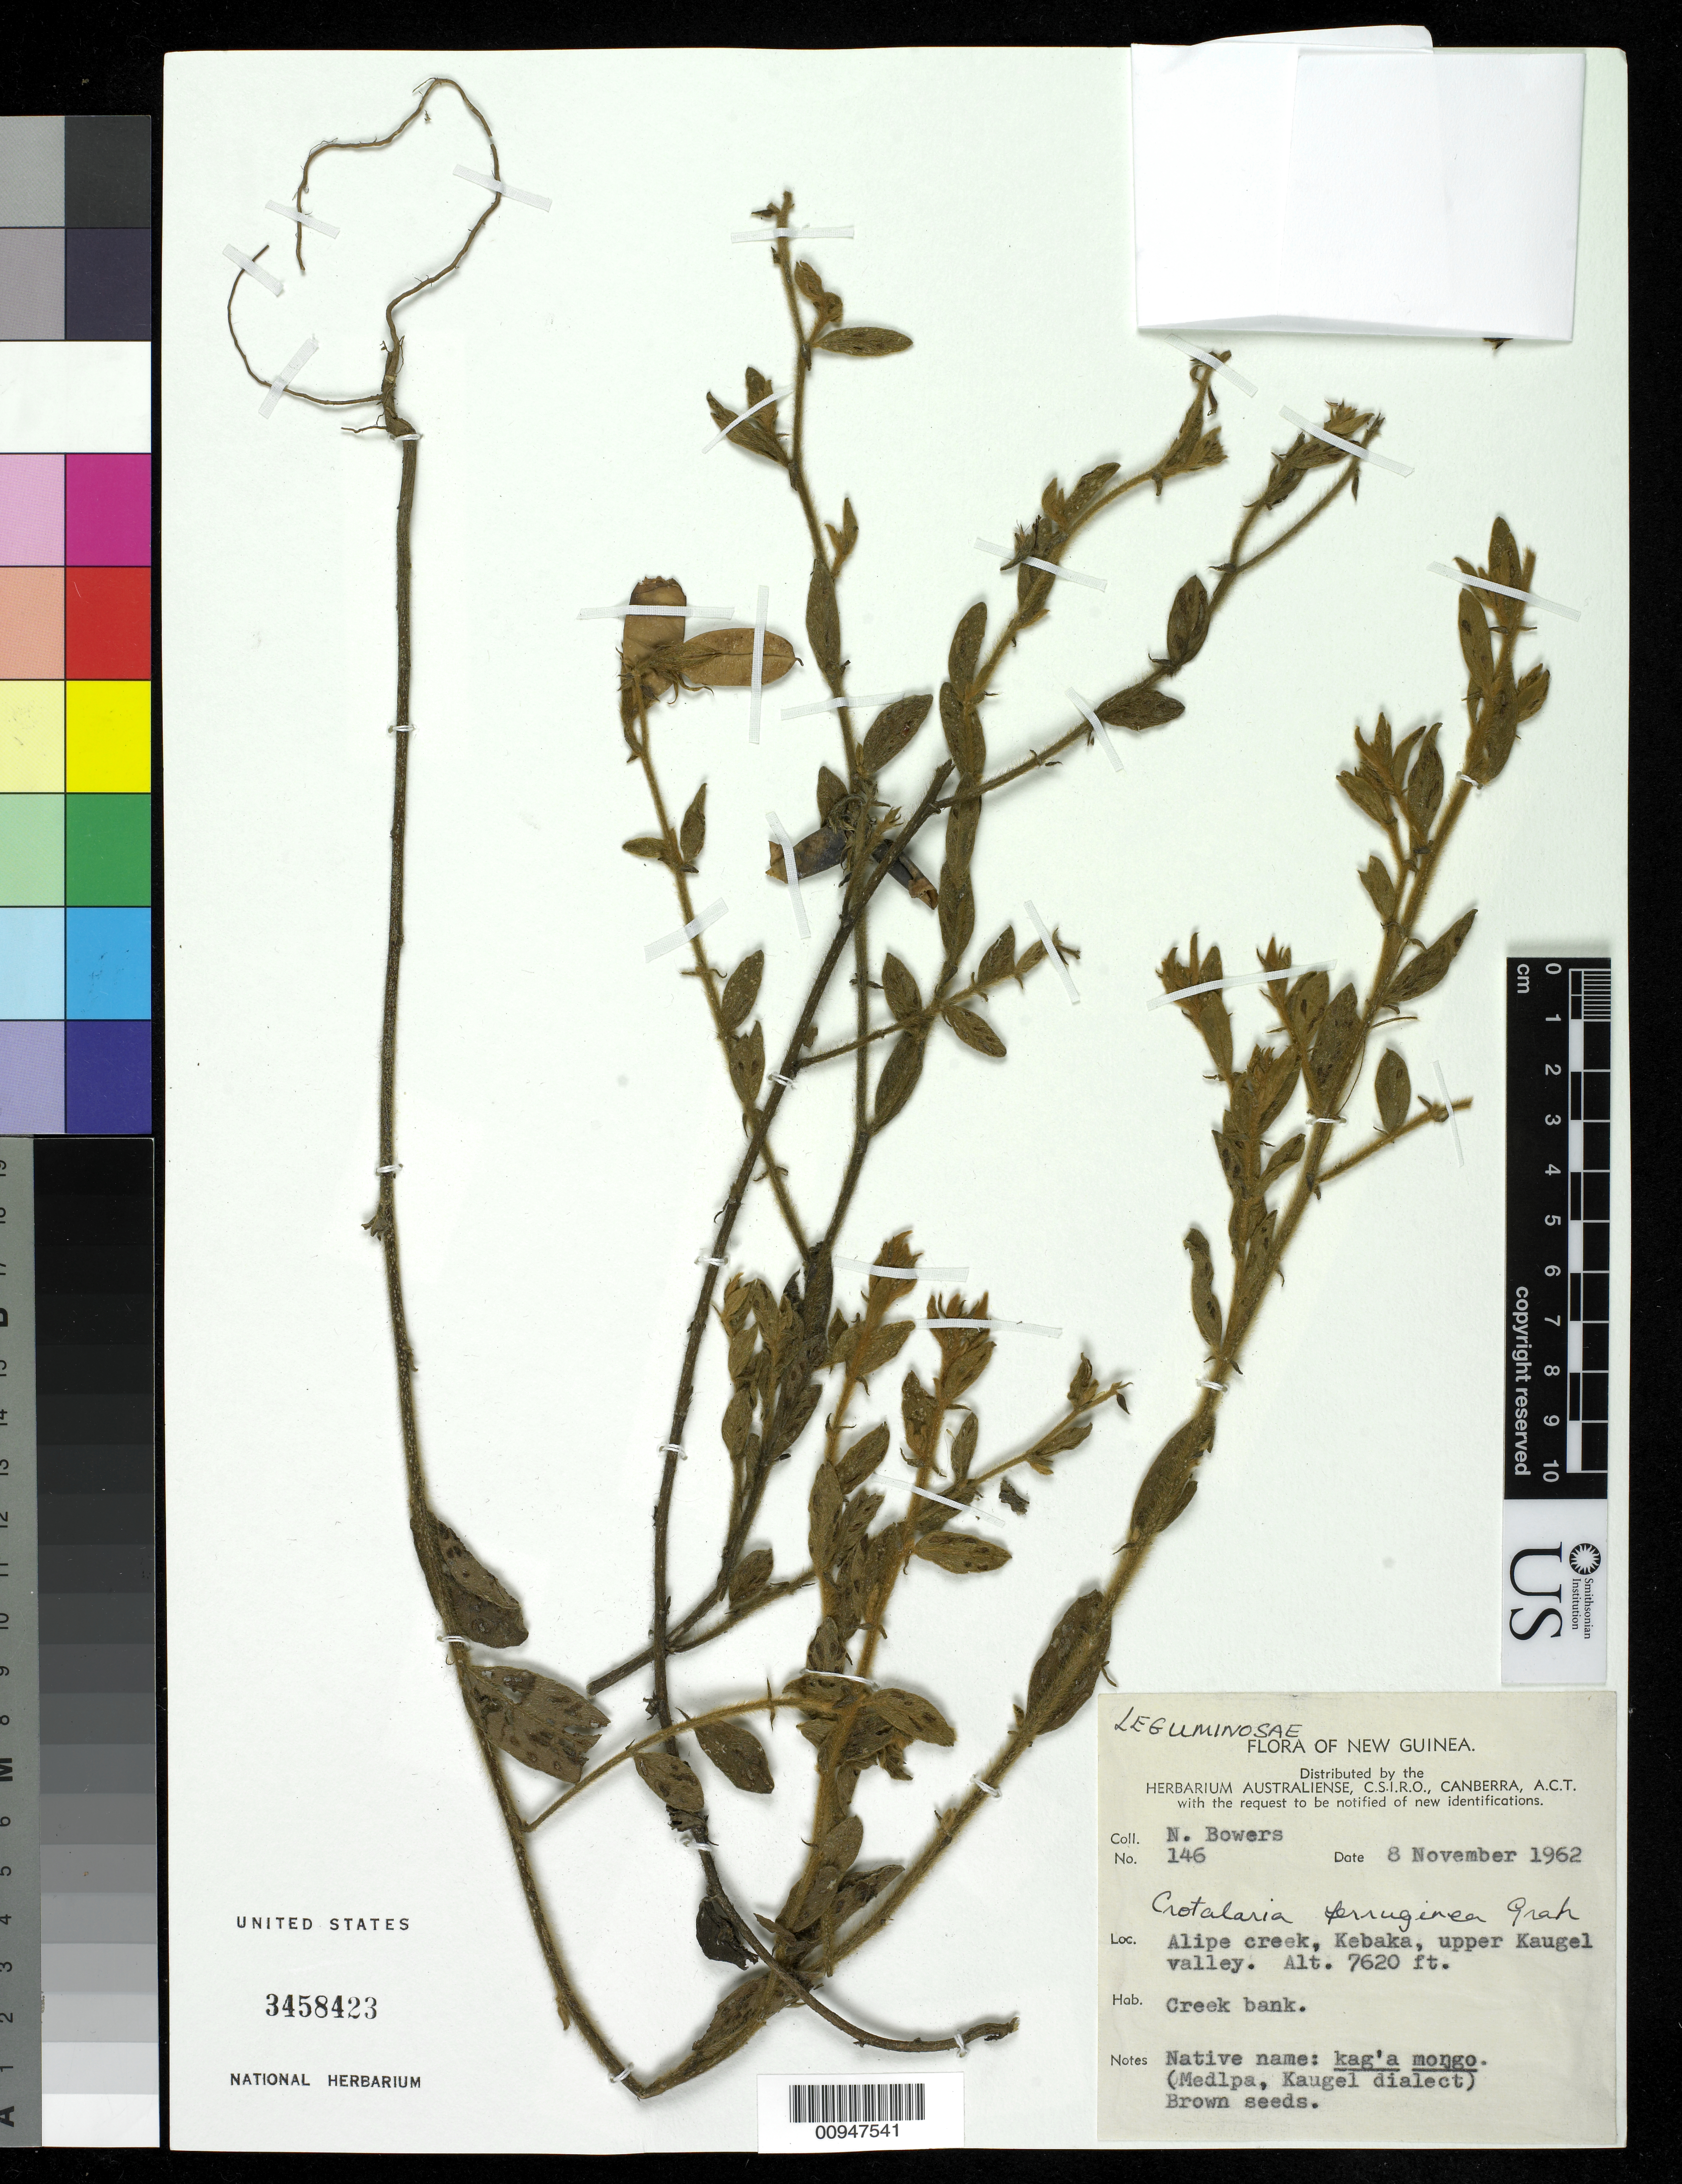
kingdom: Plantae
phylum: Tracheophyta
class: Magnoliopsida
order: Fabales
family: Fabaceae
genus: Crotalaria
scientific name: Crotalaria lejoloba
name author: Bartl.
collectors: N. Bowers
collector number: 146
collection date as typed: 08 Nov 1962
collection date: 1962-11-08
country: Papua New Guinea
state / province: Western Highlands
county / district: Mount Hagen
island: New Guinea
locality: Alipe creek, Kebaka, upper Kaugel valley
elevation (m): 2213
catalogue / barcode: US 3458423